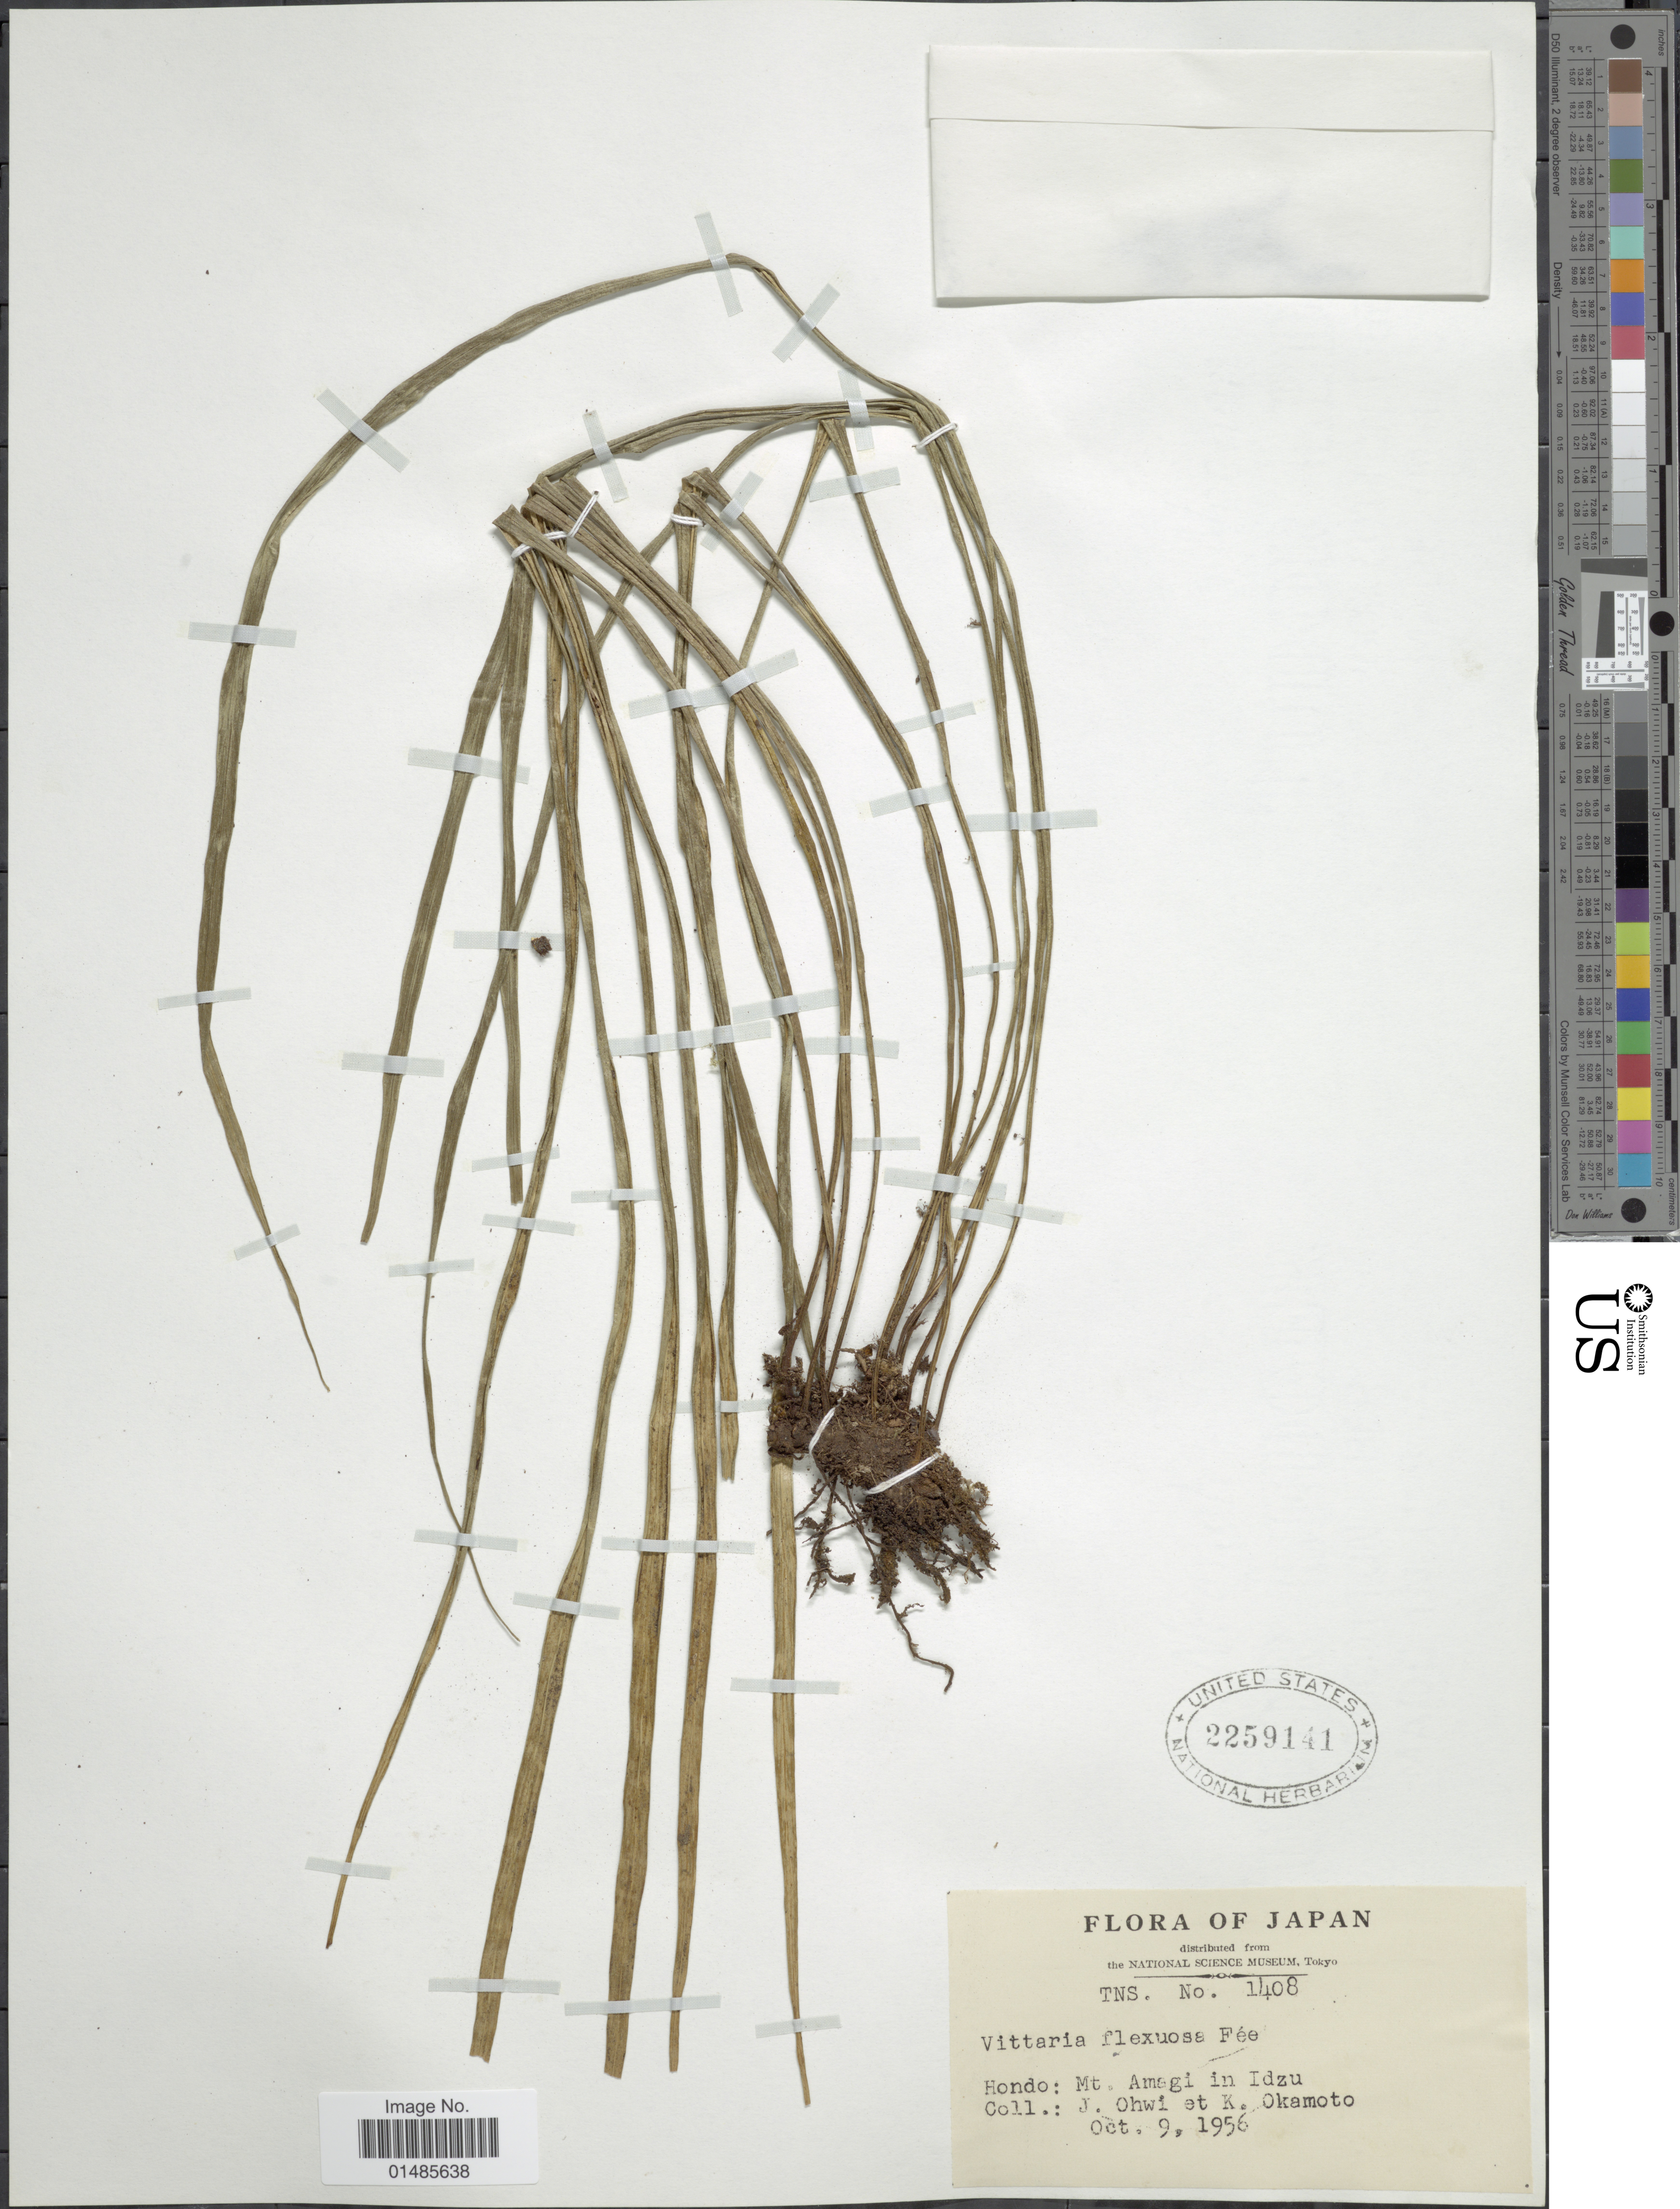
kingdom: Plantae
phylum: Tracheophyta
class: Polypodiopsida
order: Polypodiales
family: Pteridaceae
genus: Haplopteris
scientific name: Haplopteris flexuosa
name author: (Fée) E.H. Crane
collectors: J. Ohwi & K. Okamoto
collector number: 1408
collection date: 1956-10-09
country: Japan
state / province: Sizuoka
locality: Hondo: Mt. Amagi in Idzu.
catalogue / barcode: US 2259141